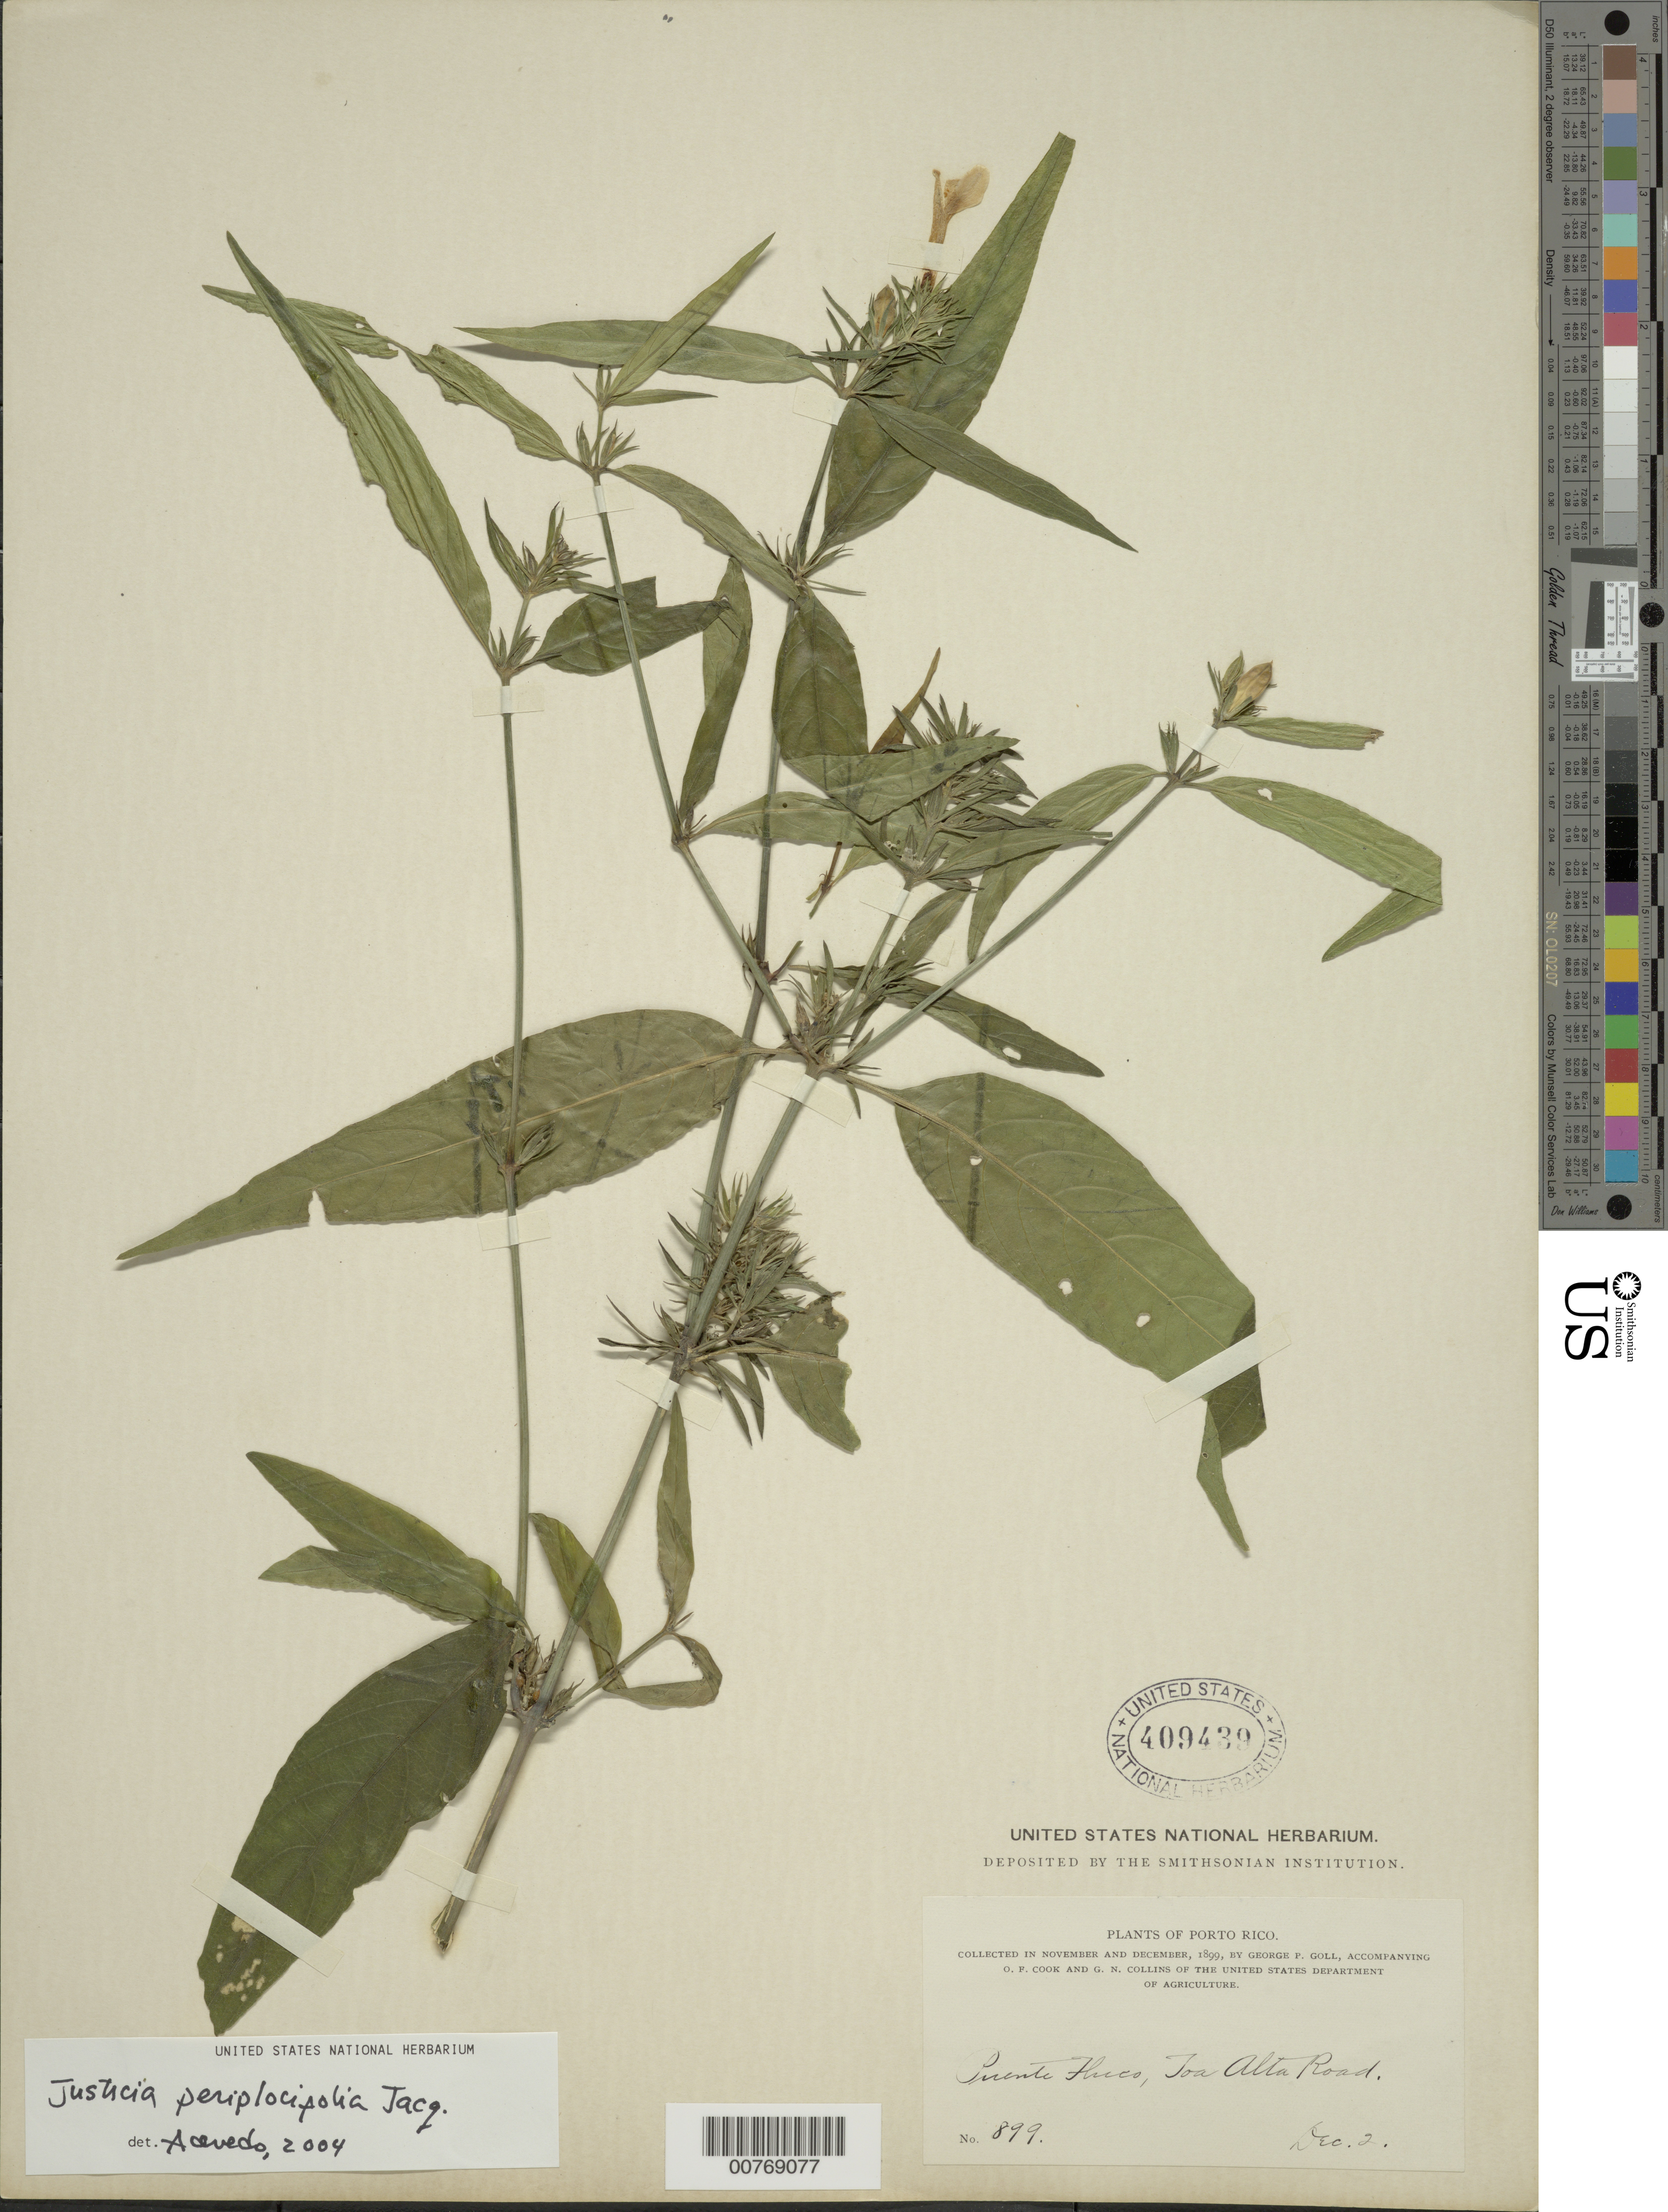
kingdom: Plantae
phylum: Tracheophyta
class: Magnoliopsida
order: Lamiales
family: Acanthaceae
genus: Justicia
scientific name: Justicia periplocifolia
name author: Jacq.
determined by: Acevedo-Rodríguez, P., (BOT), Smithsonian Institution - National Museum of Natural History (UNITED STATES)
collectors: G. Goll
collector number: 899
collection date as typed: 02 Dec 1899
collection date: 1899-12-02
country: Puerto Rico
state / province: Toa Alta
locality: Puente Huco, Toa Alta Road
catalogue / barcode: US 409439